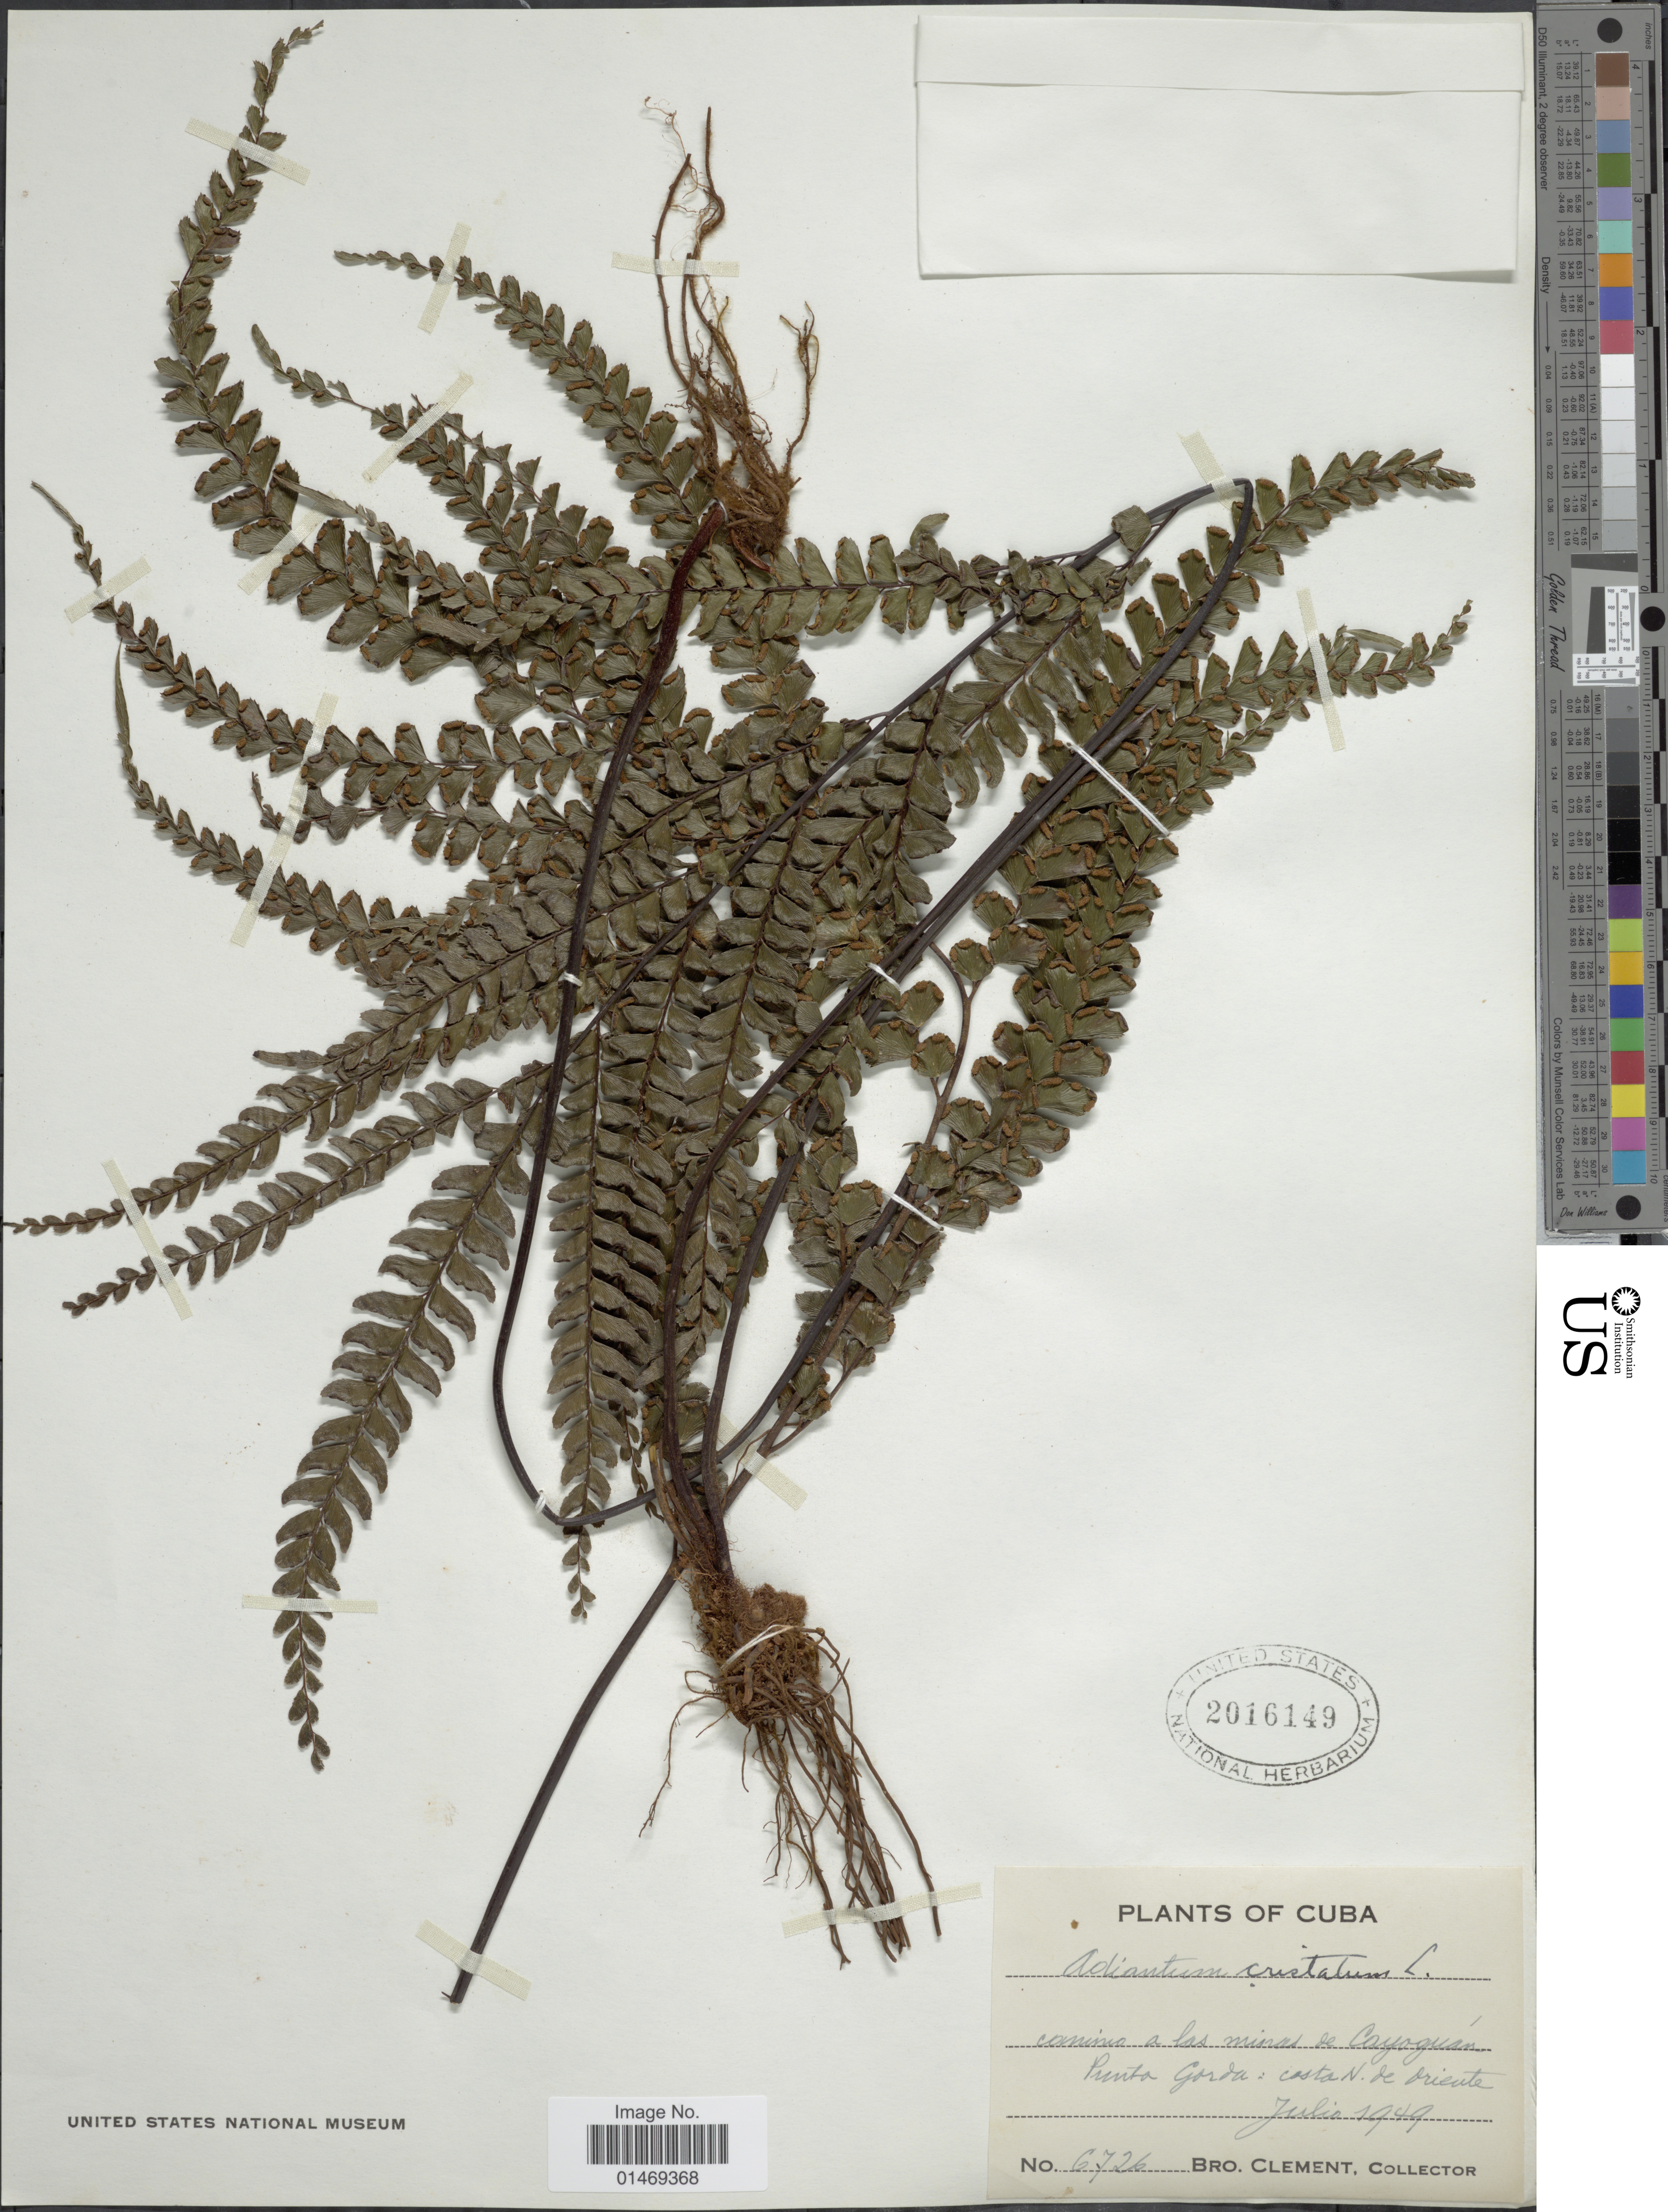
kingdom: Plantae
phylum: Tracheophyta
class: Polypodiopsida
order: Polypodiales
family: Pteridaceae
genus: Adiantum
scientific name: Adiantum pyramidale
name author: (L.) Willd.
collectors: B. Clement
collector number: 6726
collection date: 1949-07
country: Cuba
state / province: Oriente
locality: Camino a las minas de Cayoguan, Punta Gorda : Costa N.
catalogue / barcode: US 2016149